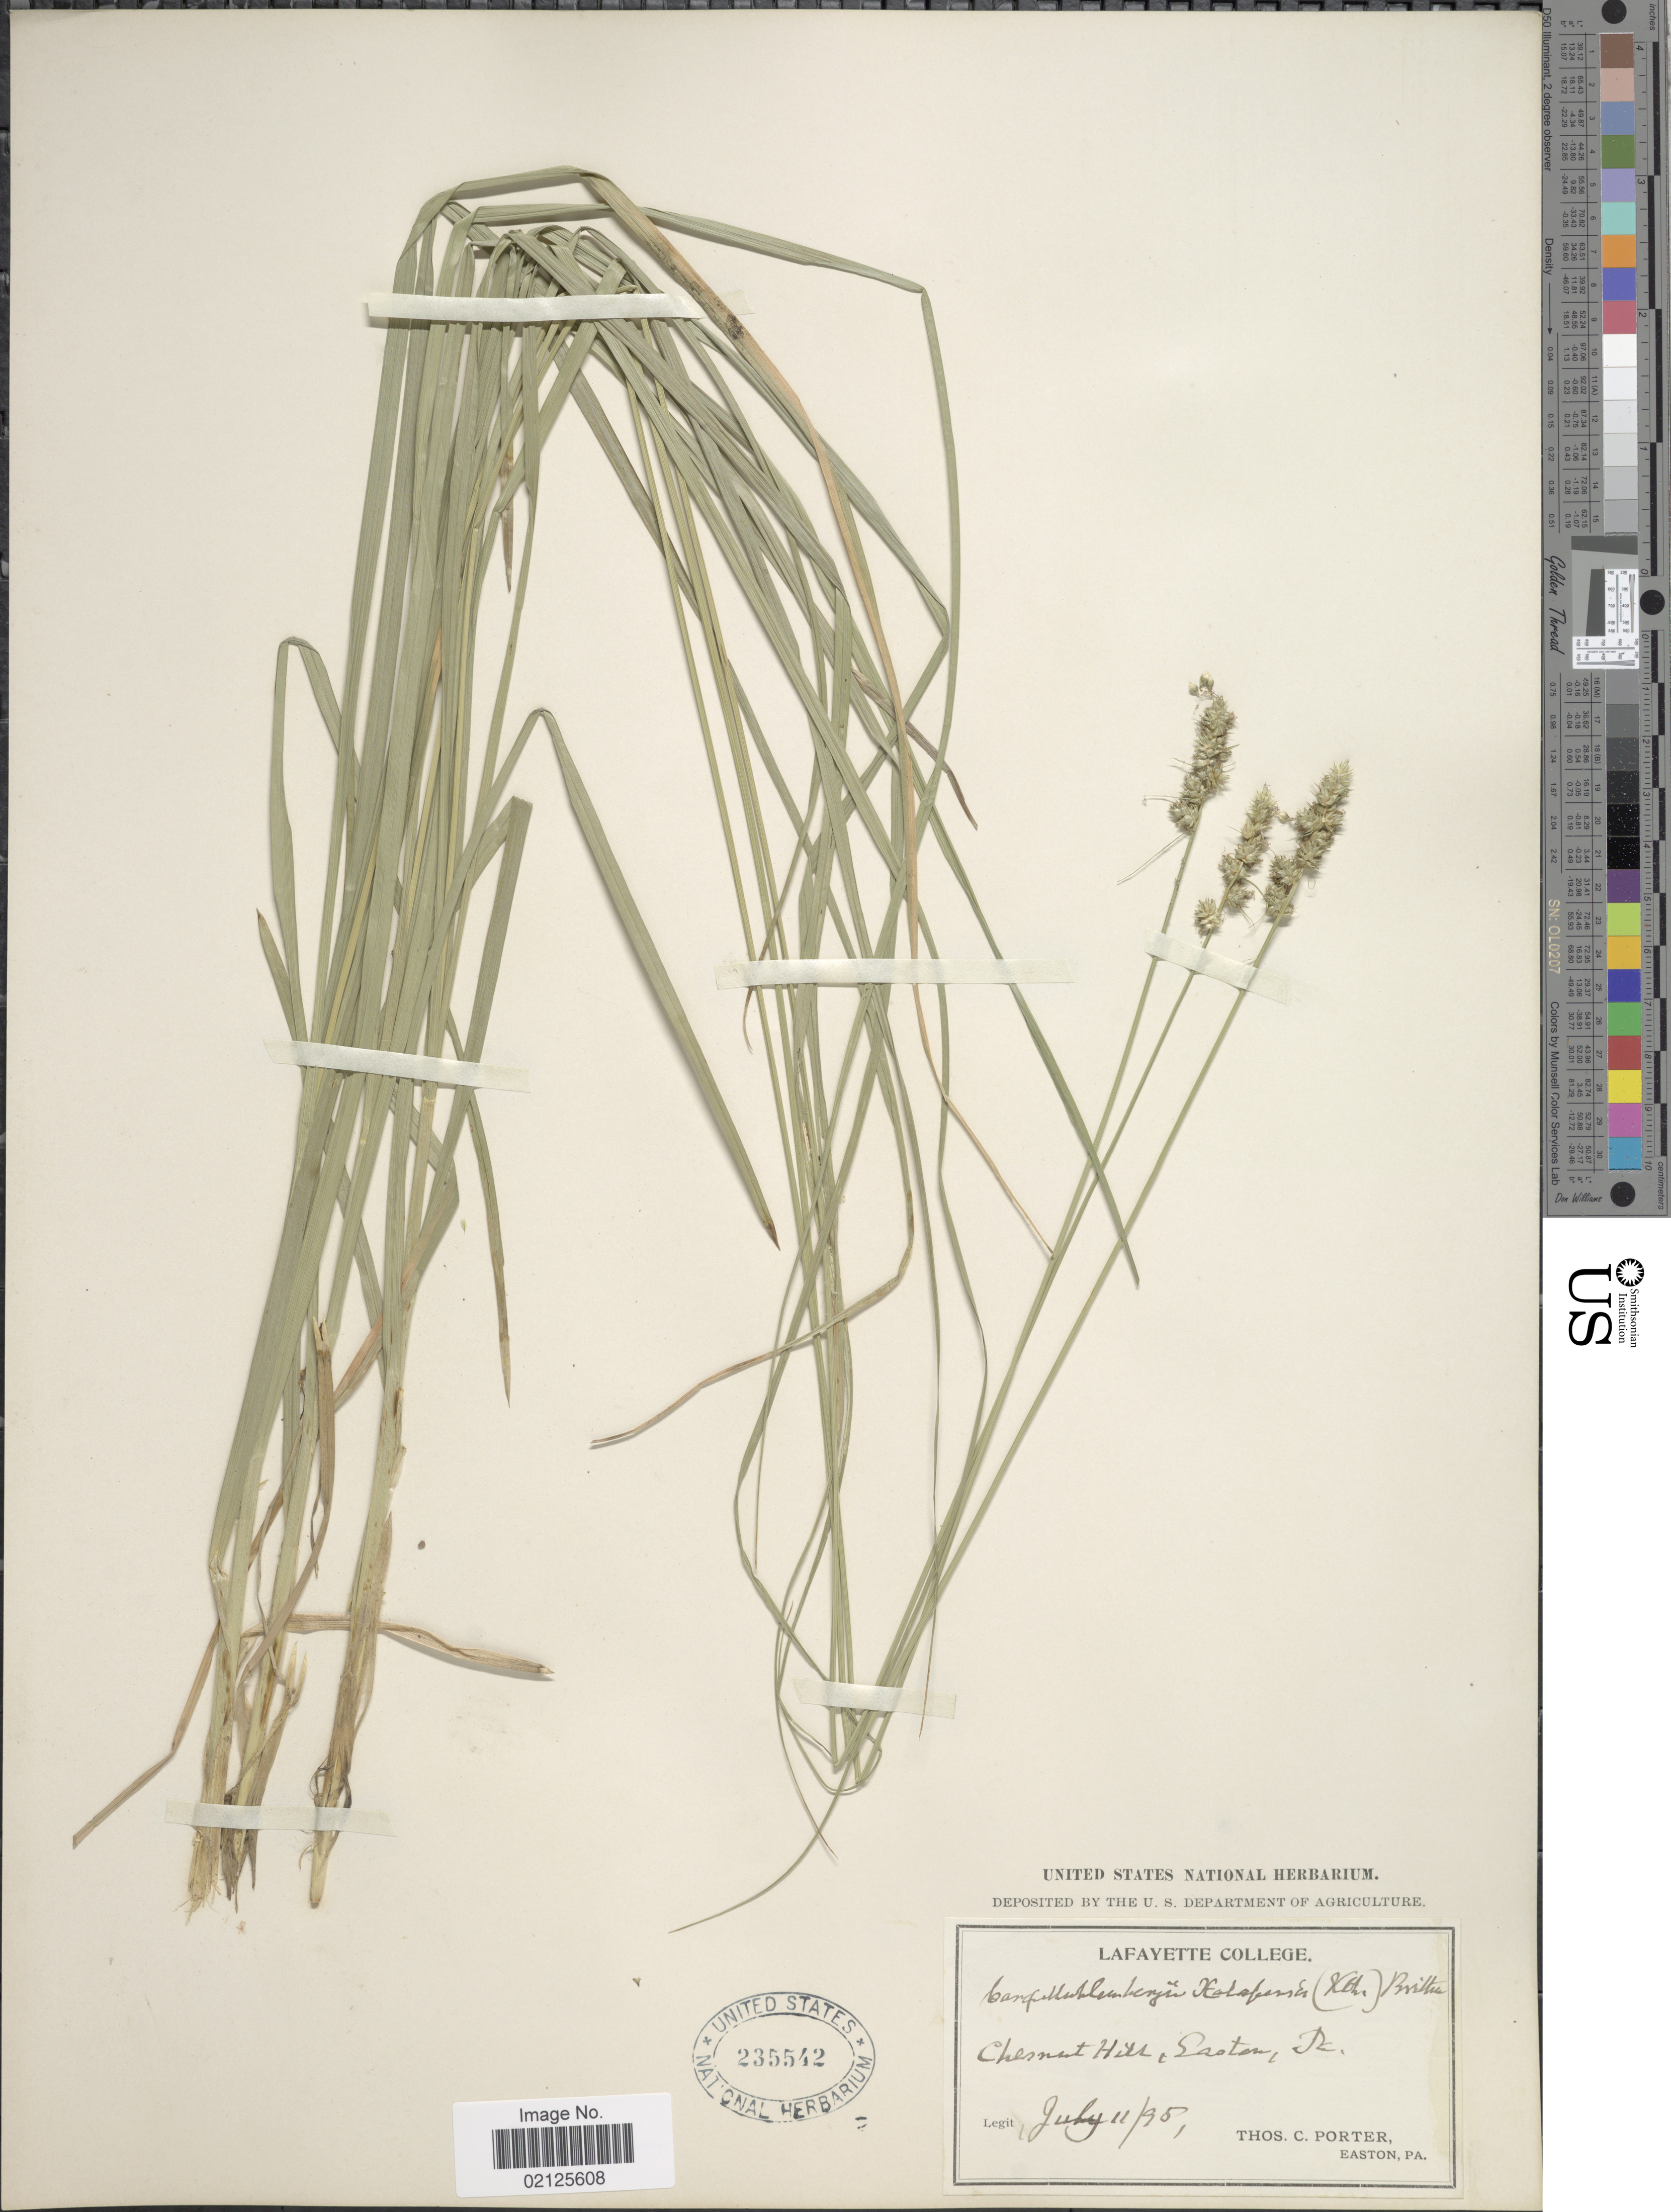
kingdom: Plantae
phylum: Tracheophyta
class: Liliopsida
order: Poales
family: Cyperaceae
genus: Carex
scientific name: Carex muehlenbergii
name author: Willd.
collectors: T. Porter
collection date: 1895-07-11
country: United States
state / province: Pennsylvania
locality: Chestnut Hill, Easton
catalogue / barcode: US 235542